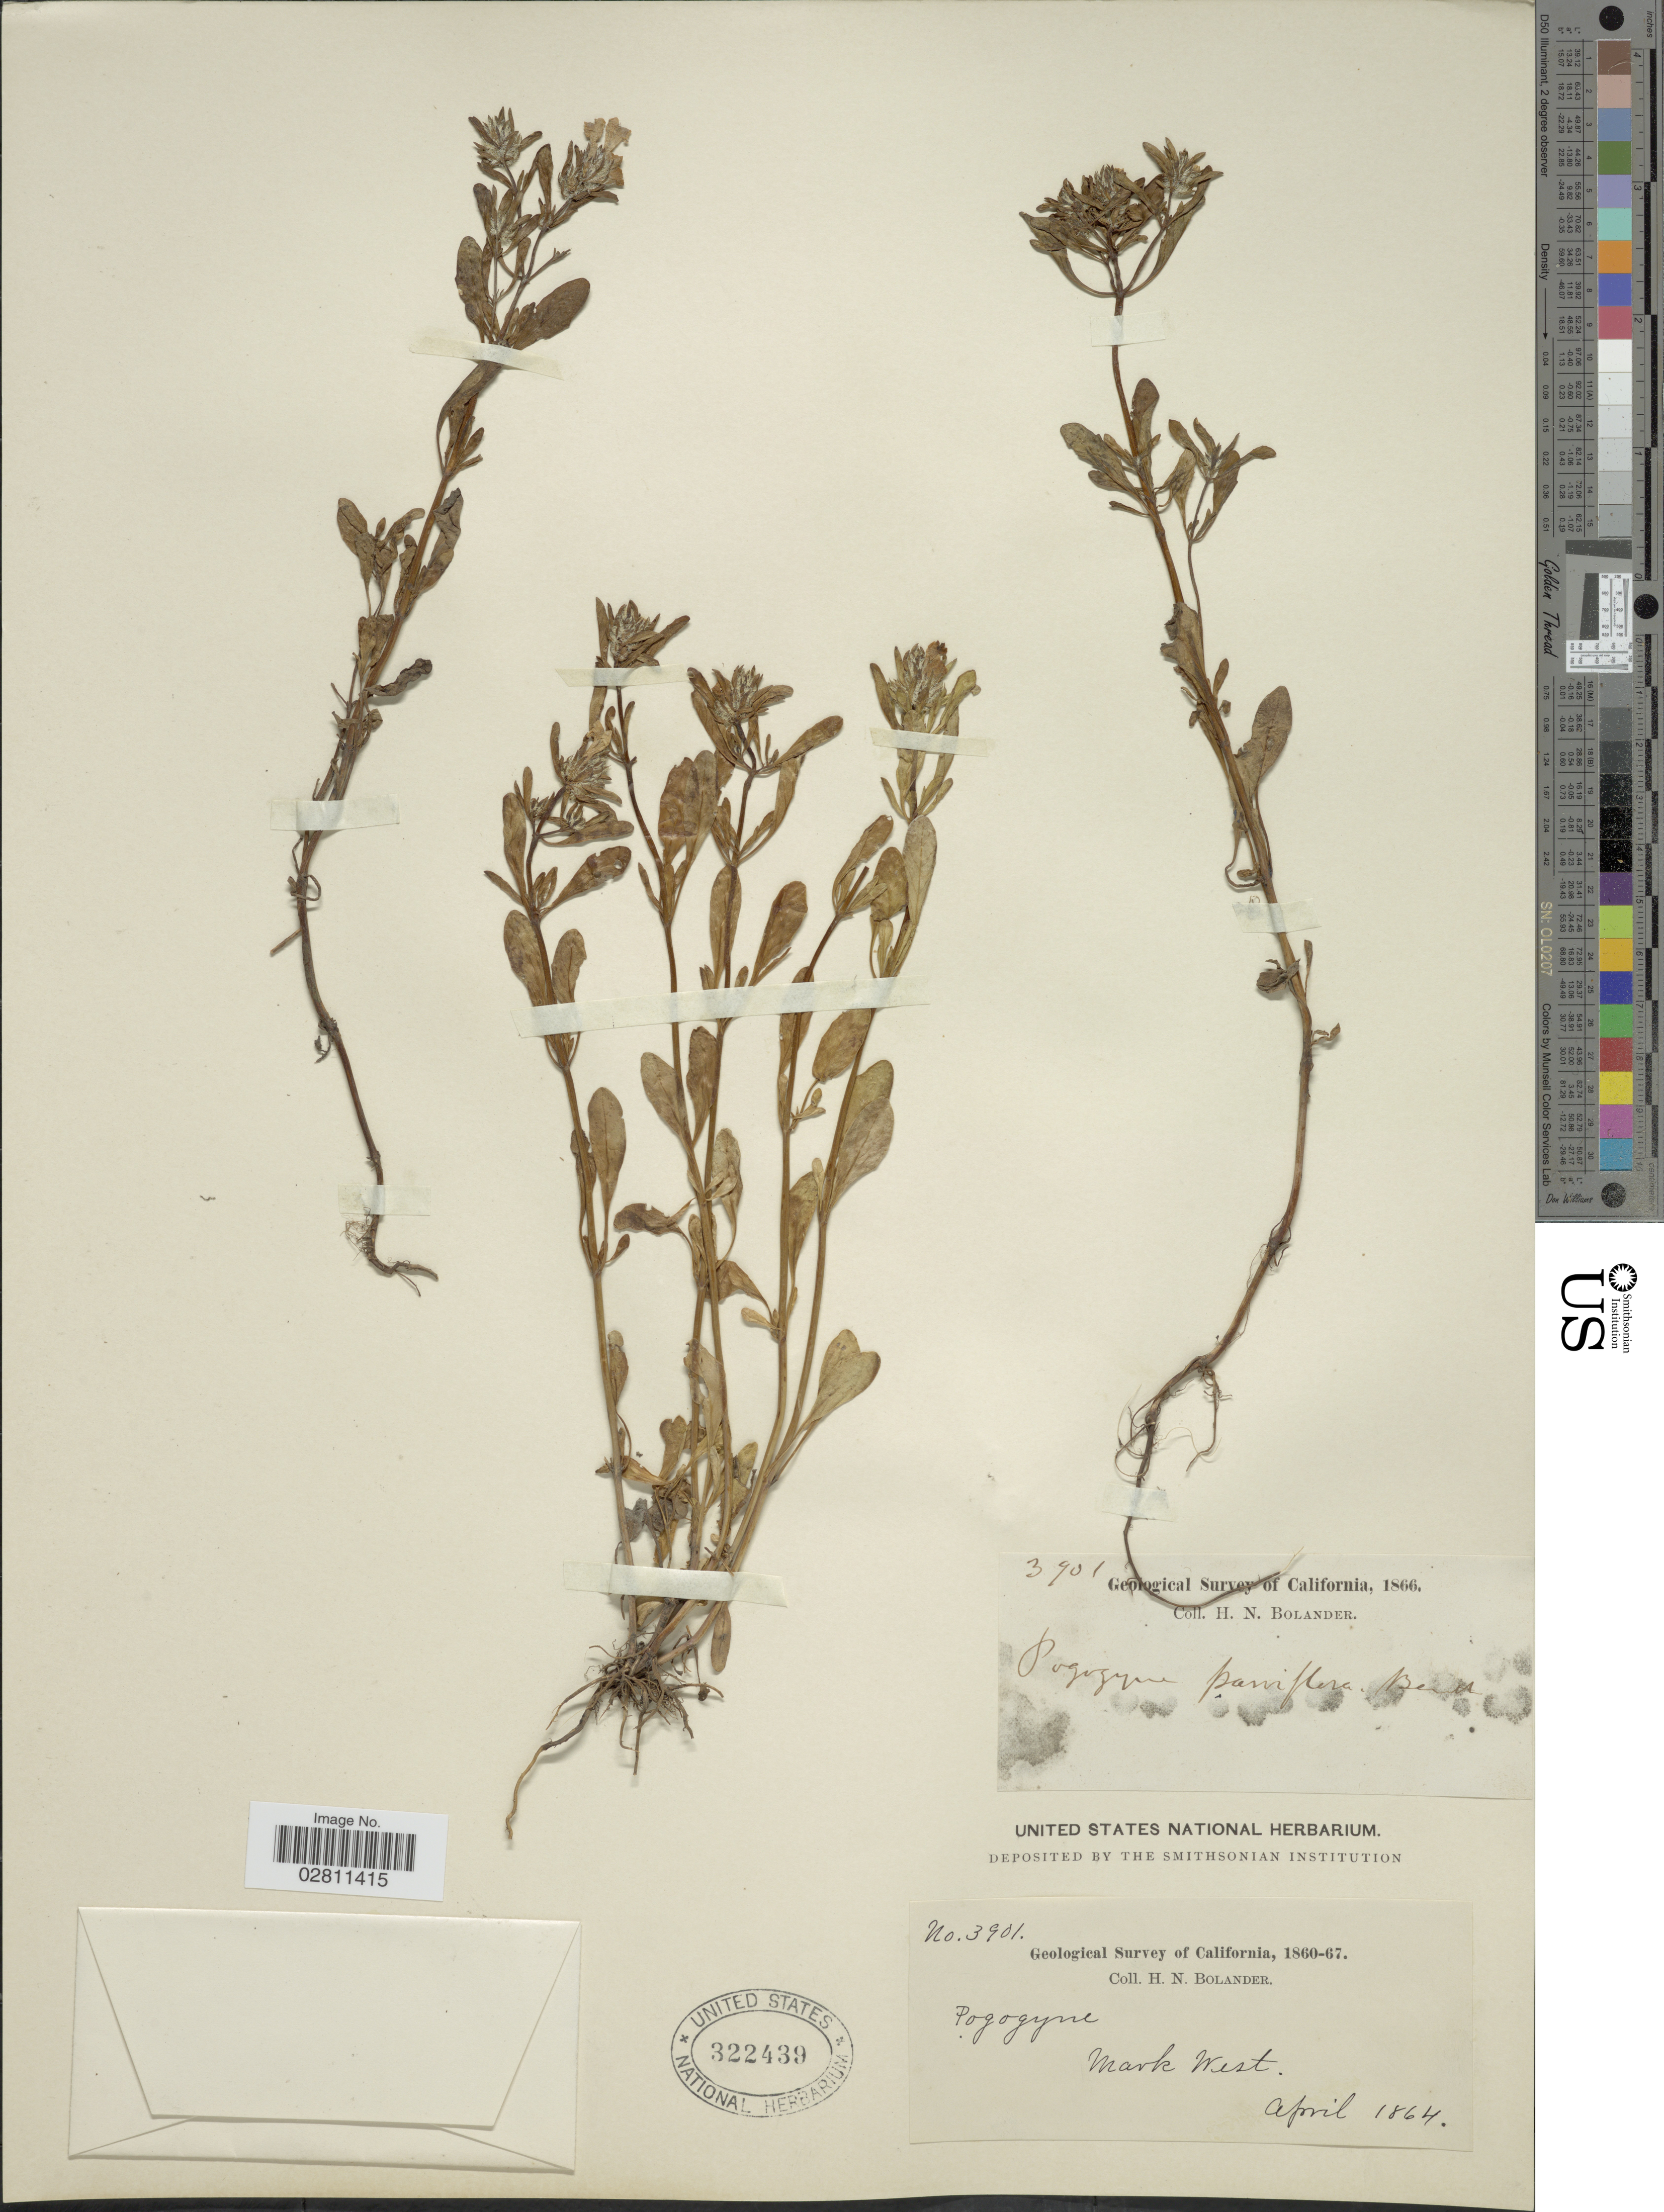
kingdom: Plantae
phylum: Tracheophyta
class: Magnoliopsida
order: Lamiales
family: Lamiaceae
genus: Pogogyne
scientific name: Pogogyne sp.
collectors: H. Bolander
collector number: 3901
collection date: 1864-04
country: United States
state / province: California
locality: Mark West.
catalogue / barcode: US 322439